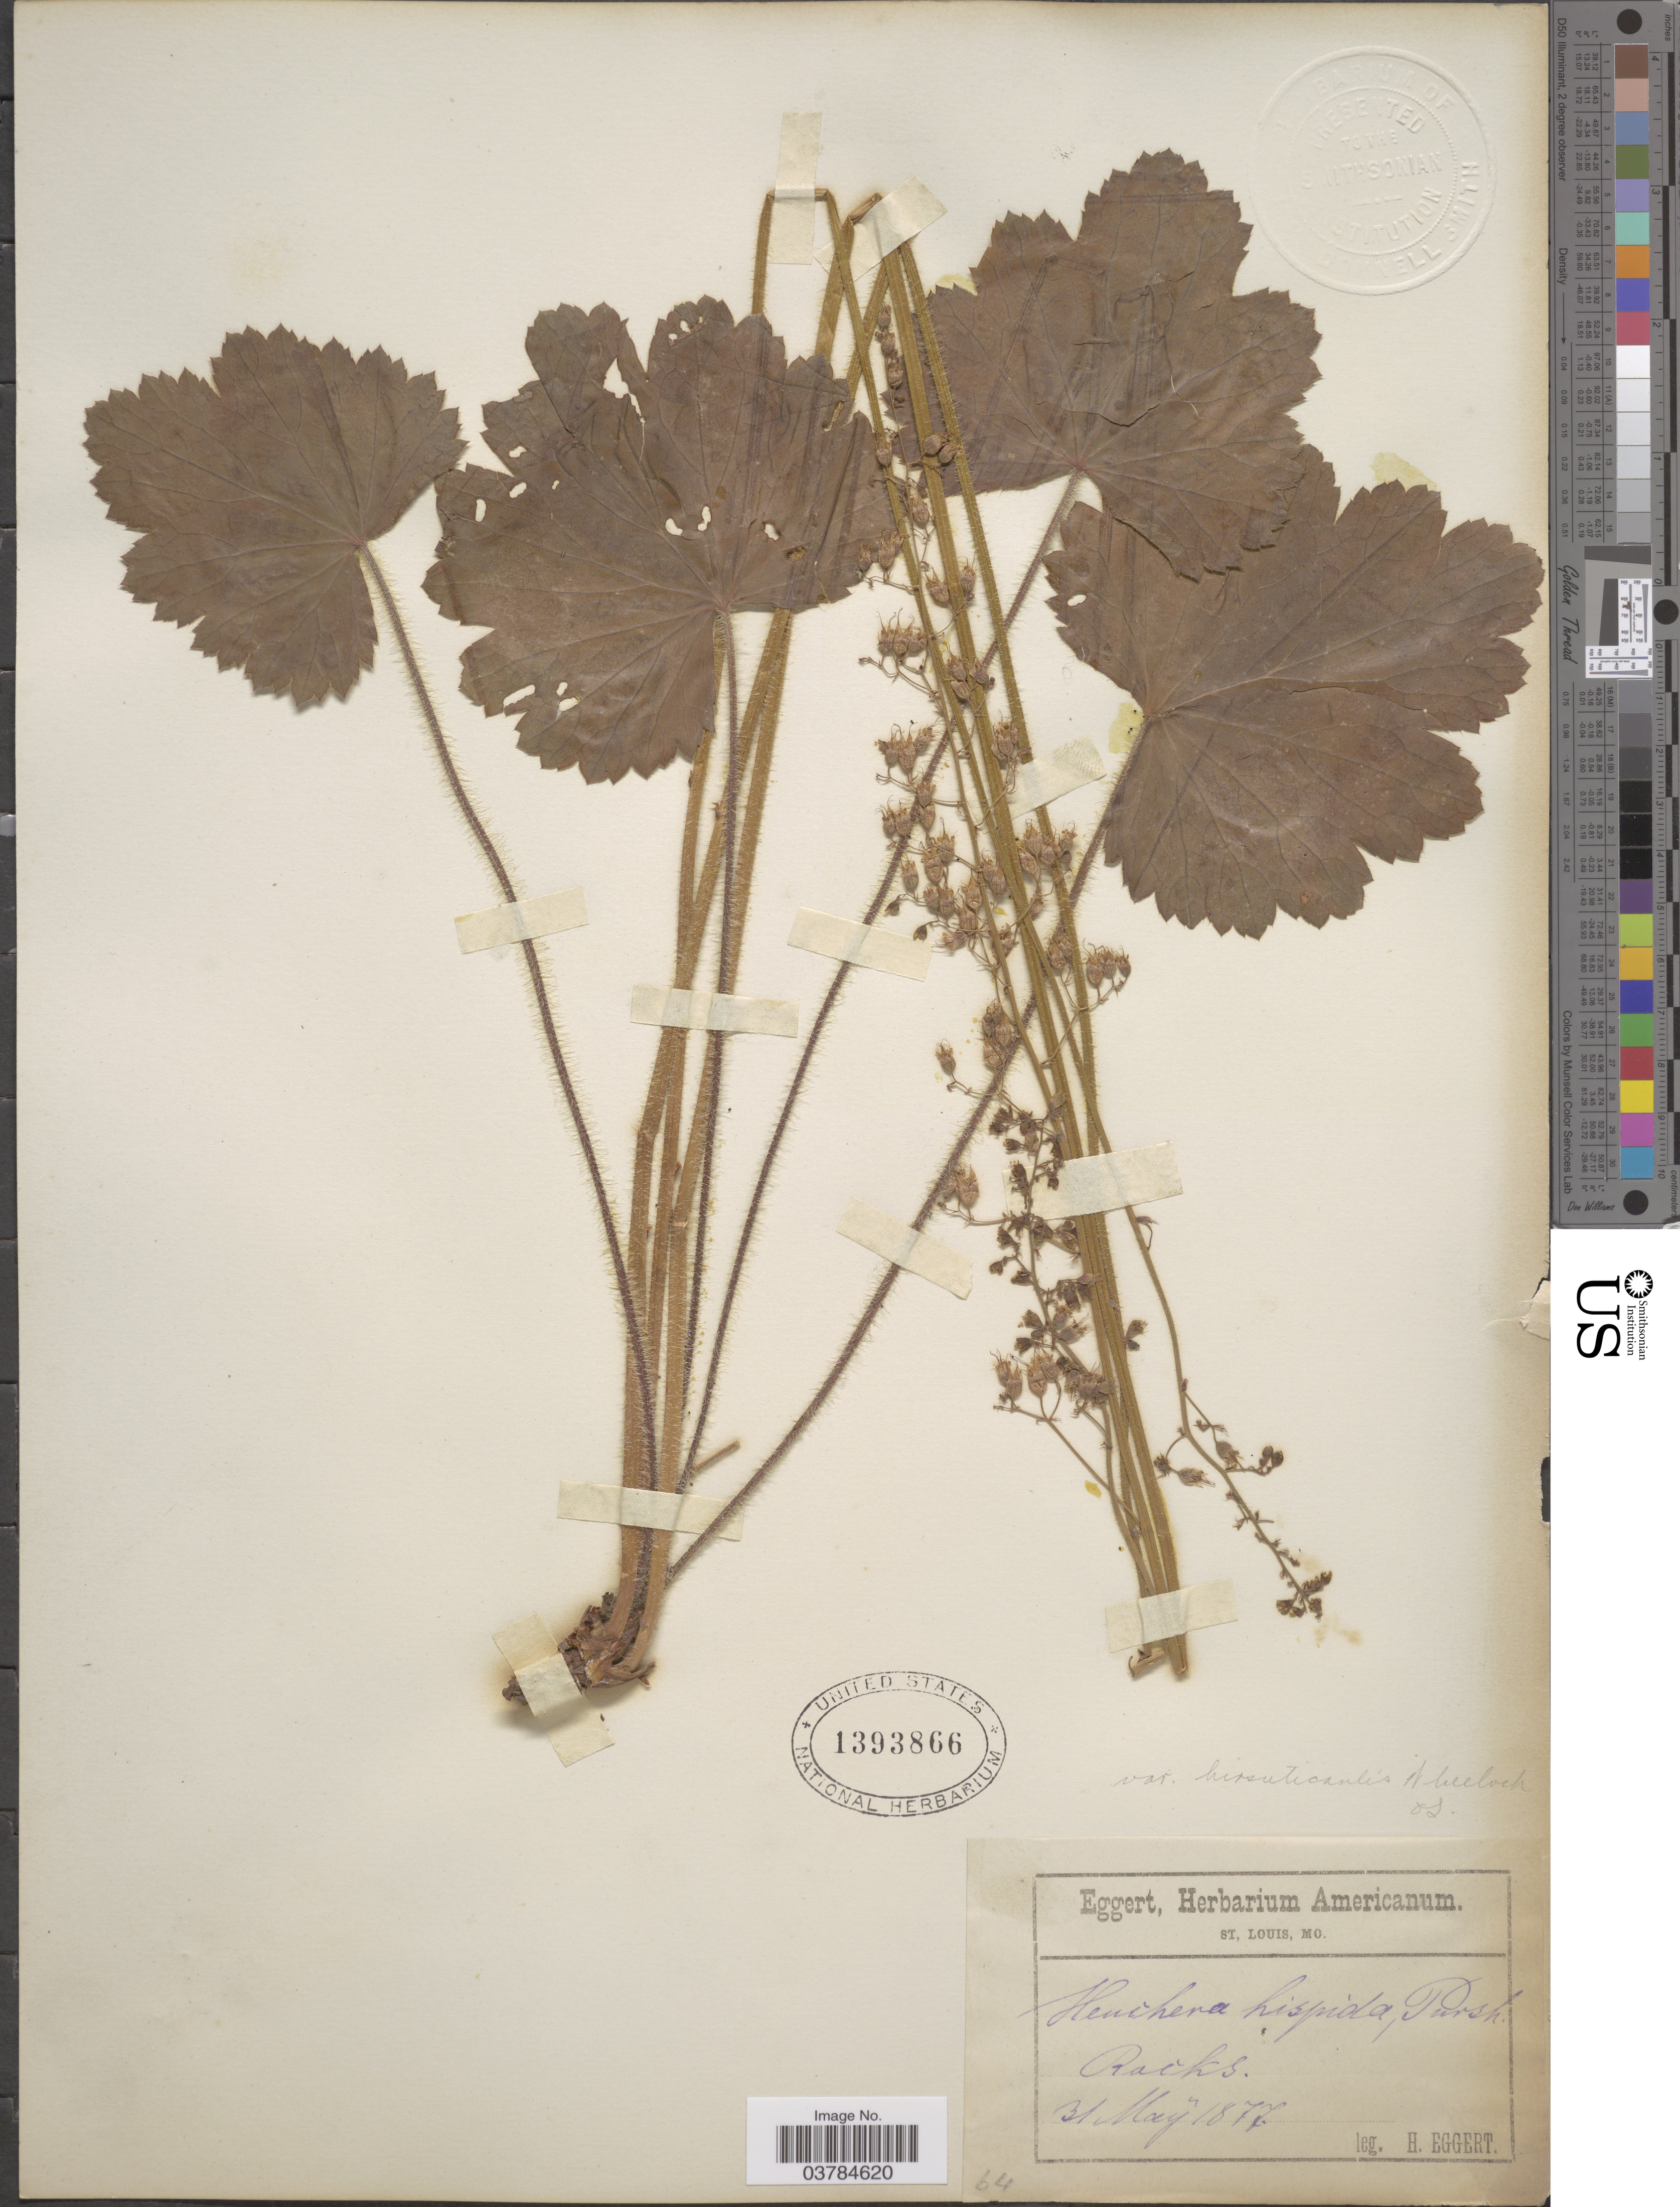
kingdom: Plantae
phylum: Tracheophyta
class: Magnoliopsida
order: Saxifragales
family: Saxifragaceae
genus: Heuchera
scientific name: Heuchera hispida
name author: Pursh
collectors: H. Eggert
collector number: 64?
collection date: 1877-05-31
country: United States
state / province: Missouri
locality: Rocks.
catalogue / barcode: US 1393866